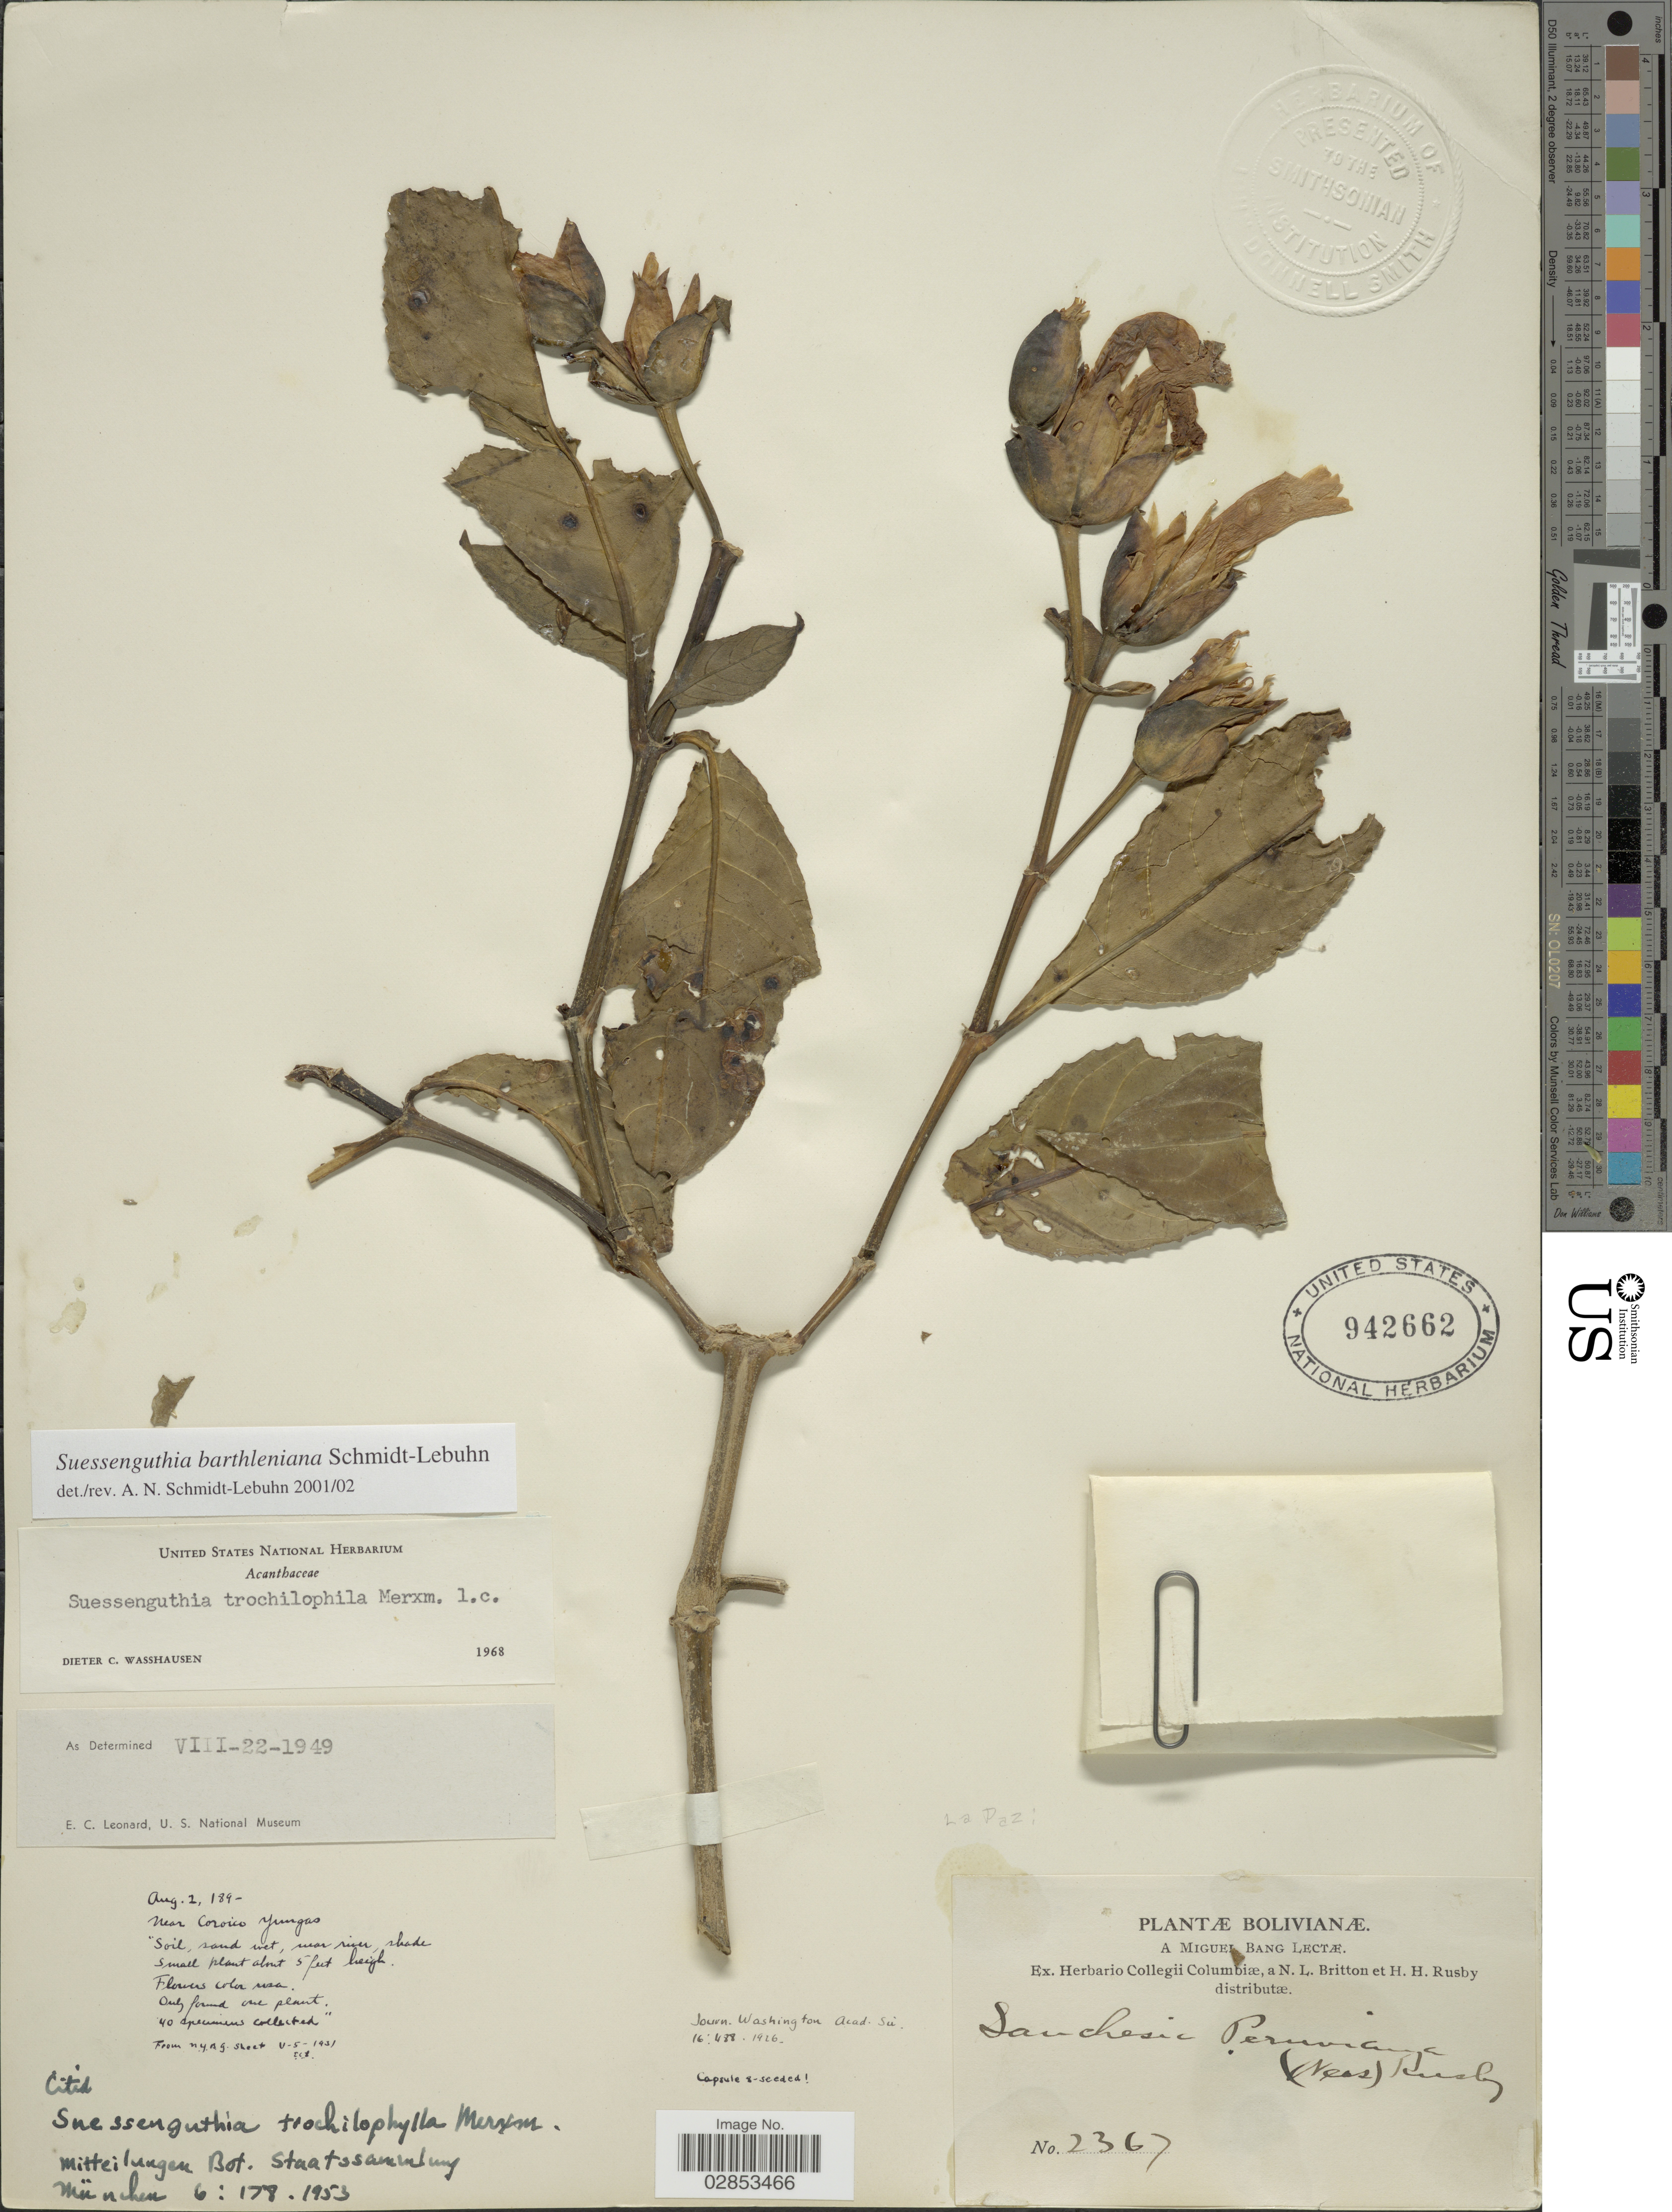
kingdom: Plantae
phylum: Tracheophyta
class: Magnoliopsida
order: Lamiales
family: Acanthaceae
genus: Suessenguthia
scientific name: Suessenguthia barthleniana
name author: Schmidt-Leb.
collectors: M. Bang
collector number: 2367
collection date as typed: Aug 2 189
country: Bolivia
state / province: La Paz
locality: Near Coroico Yungas.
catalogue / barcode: US 942662